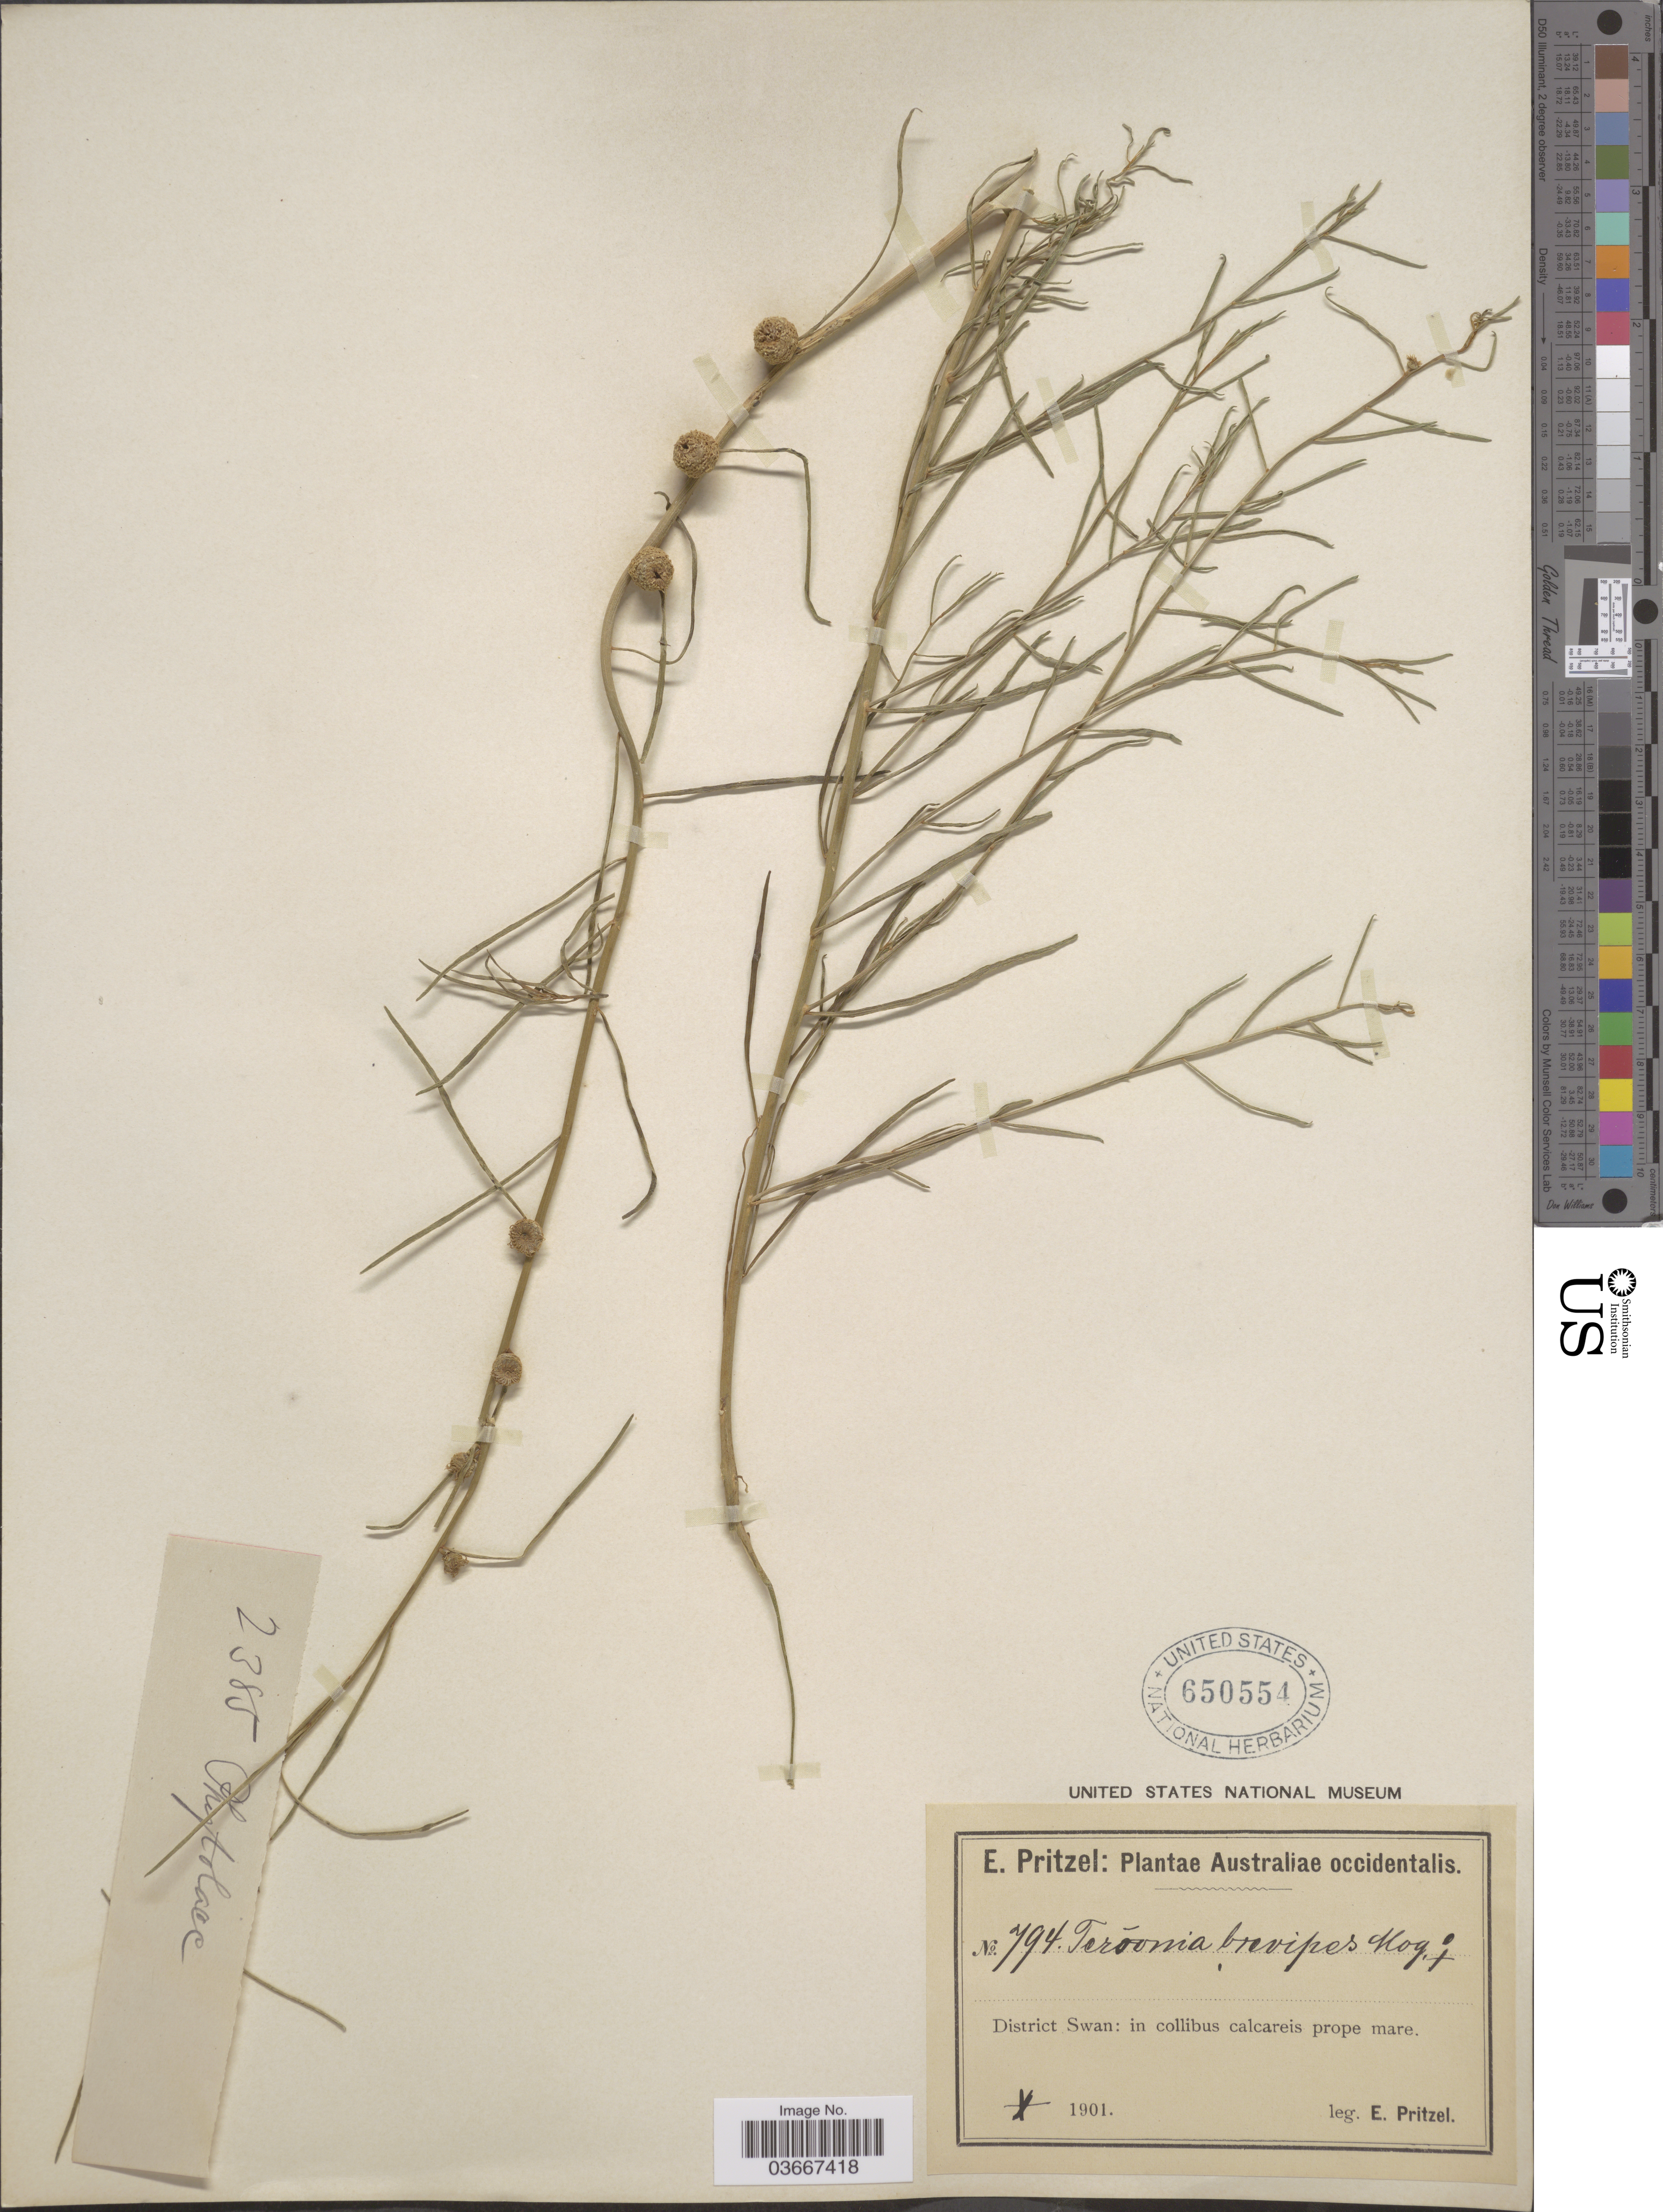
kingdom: Plantae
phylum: Tracheophyta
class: Magnoliopsida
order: Brassicales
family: Gyrostemonaceae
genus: Tersonia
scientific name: Tersonia brevipes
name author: Moq.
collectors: E. G. Pritzel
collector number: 794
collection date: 1901-10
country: Australia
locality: Australiae occidentalis. District Swan.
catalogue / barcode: US 650554